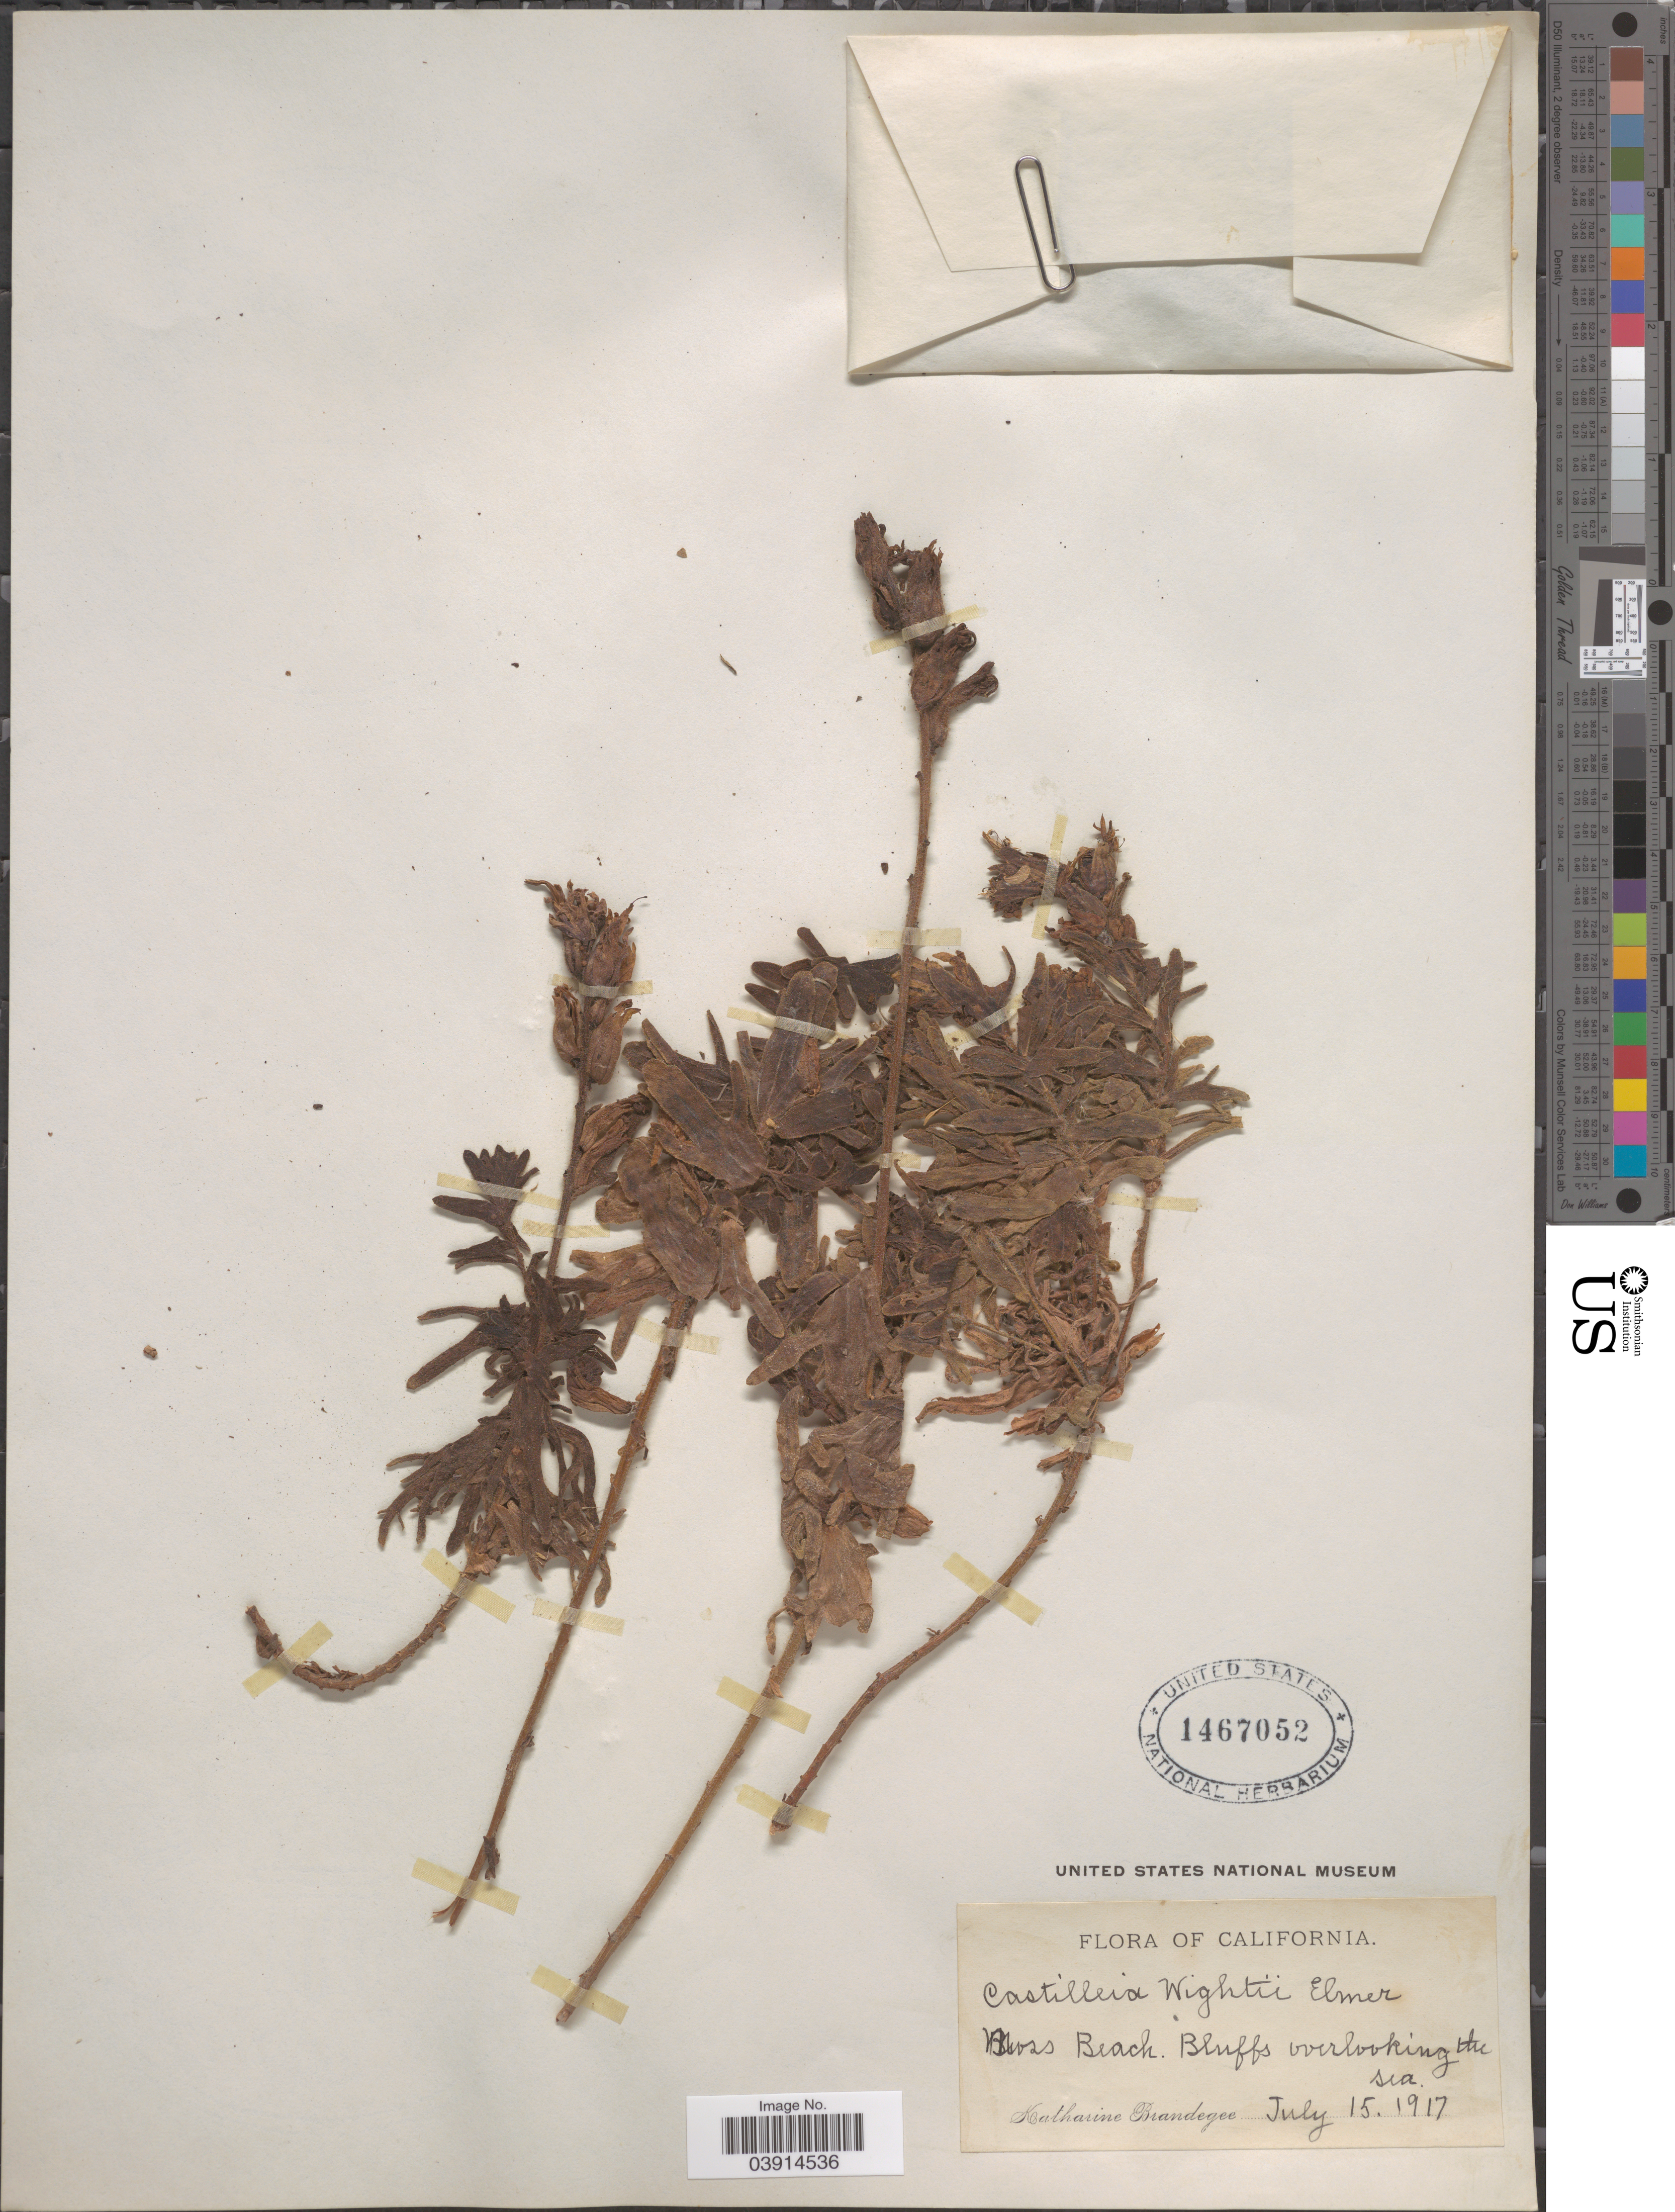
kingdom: Plantae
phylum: Tracheophyta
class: Magnoliopsida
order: Lamiales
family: Orobanchaceae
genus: Castilleja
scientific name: Castilleja wightii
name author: Elmer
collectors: M. K. Brandegee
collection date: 1917-07-15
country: United States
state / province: California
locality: Moss Beach. Bluffs overlooking the sea.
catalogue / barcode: US 1467052